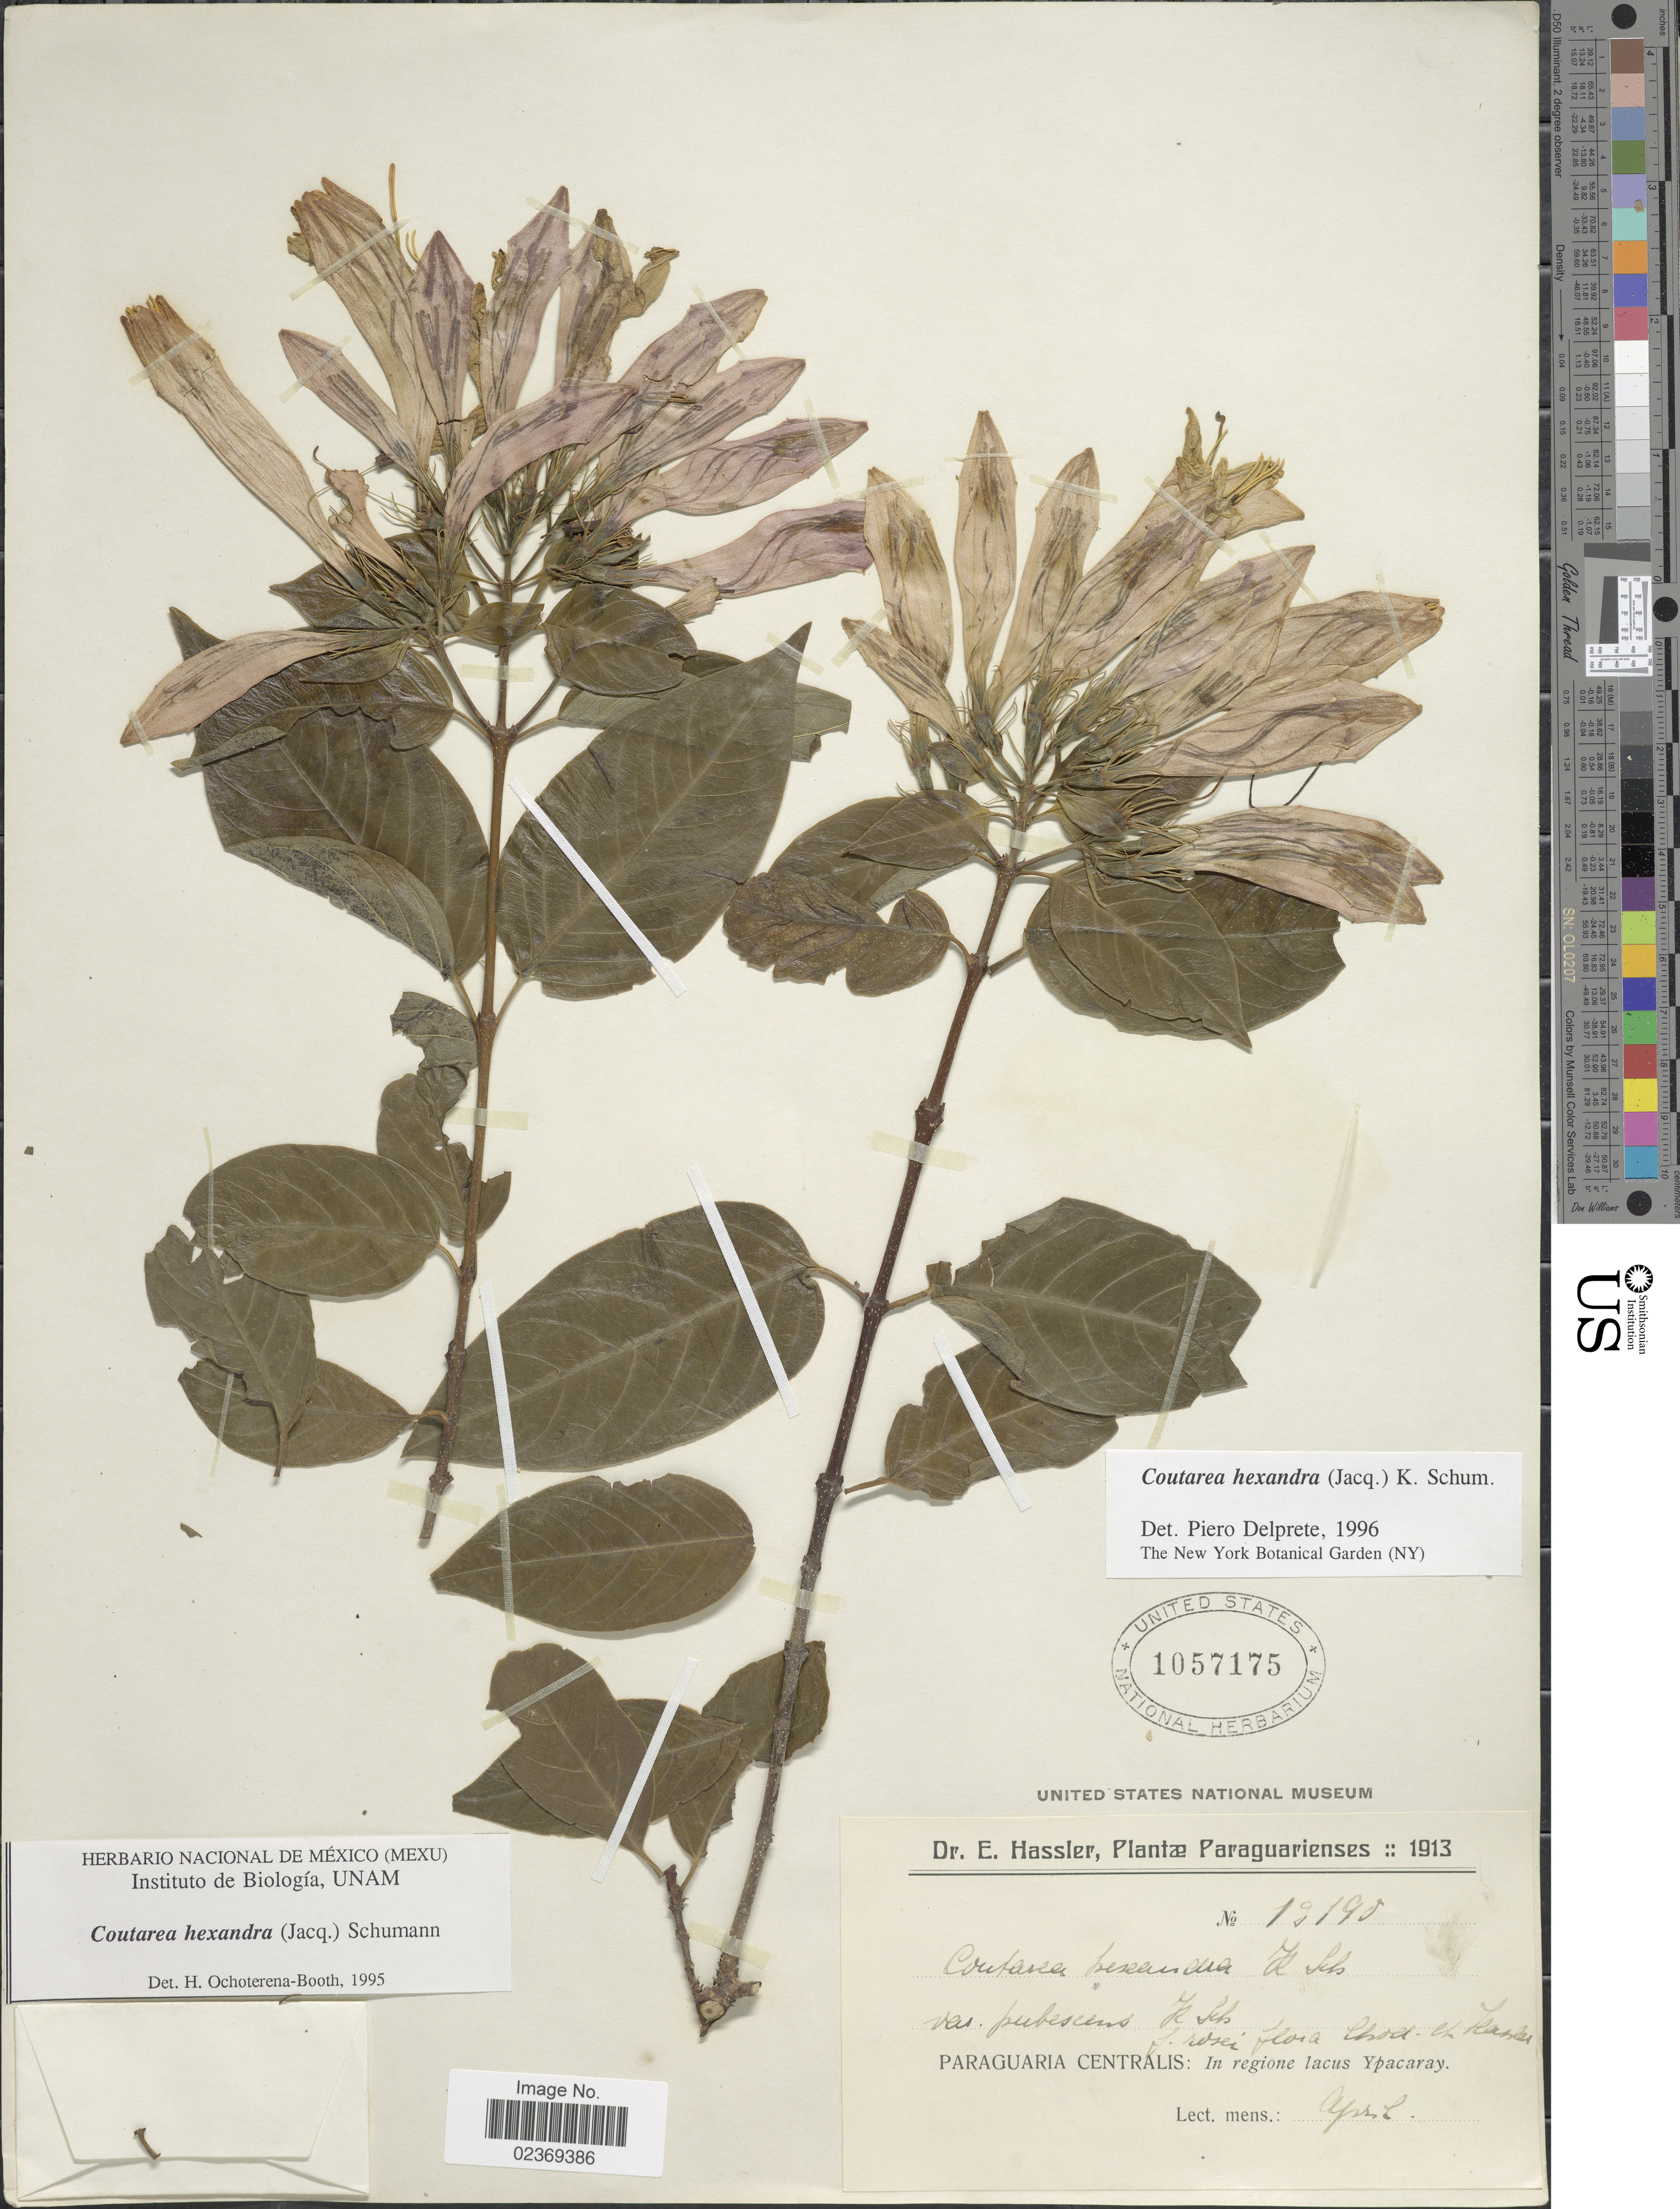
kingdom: Plantae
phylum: Tracheophyta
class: Magnoliopsida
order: Gentianales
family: Rubiaceae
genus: Coutarea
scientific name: Coutarea hexandra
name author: (Jacq.) K. Schum.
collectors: E. Hassler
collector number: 12190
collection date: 1913-04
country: Paraguay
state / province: Central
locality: In regione lacus Ypacaray, Paraguaria Centralis.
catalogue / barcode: US 1057175